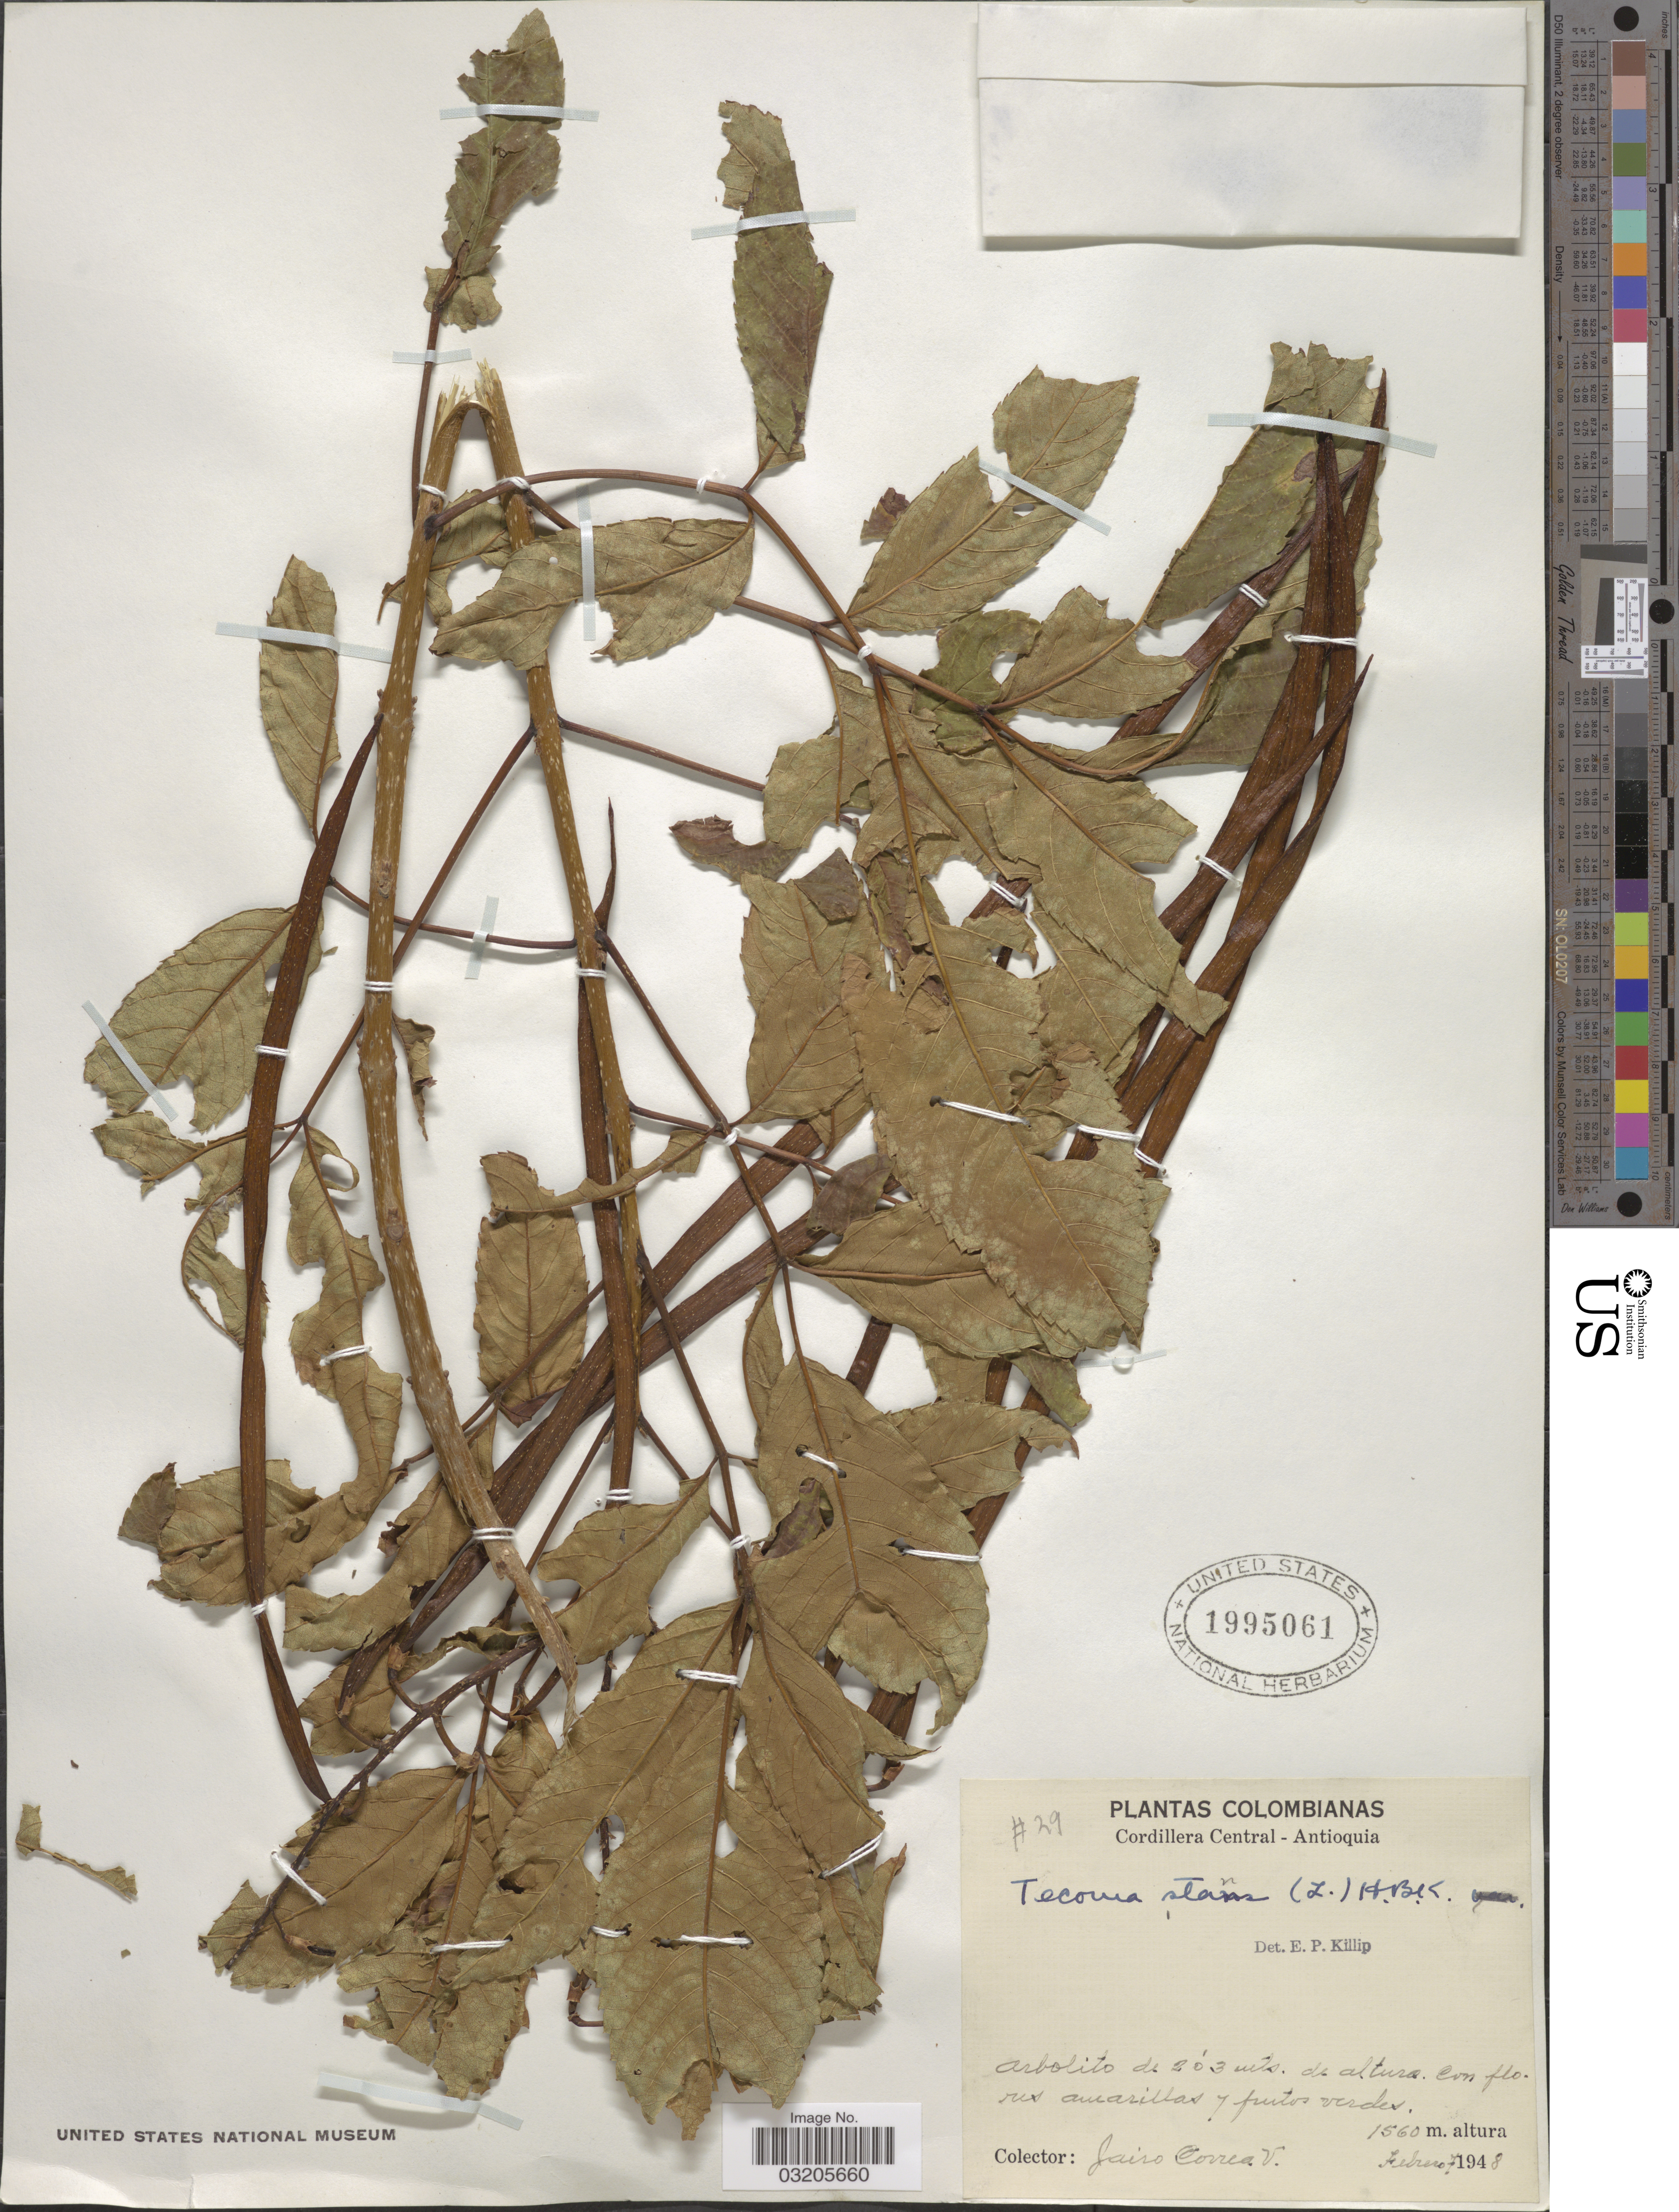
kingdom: Plantae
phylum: Tracheophyta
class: Magnoliopsida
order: Lamiales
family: Bignoniaceae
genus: Tecoma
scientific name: Tecoma stans var. stans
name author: (L.) Juss. ex Kunth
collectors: J. Correa V.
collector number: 29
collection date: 1948-02-07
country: Colombia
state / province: Antioquia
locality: Cordillera Central.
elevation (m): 1560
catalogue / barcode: US 1995061